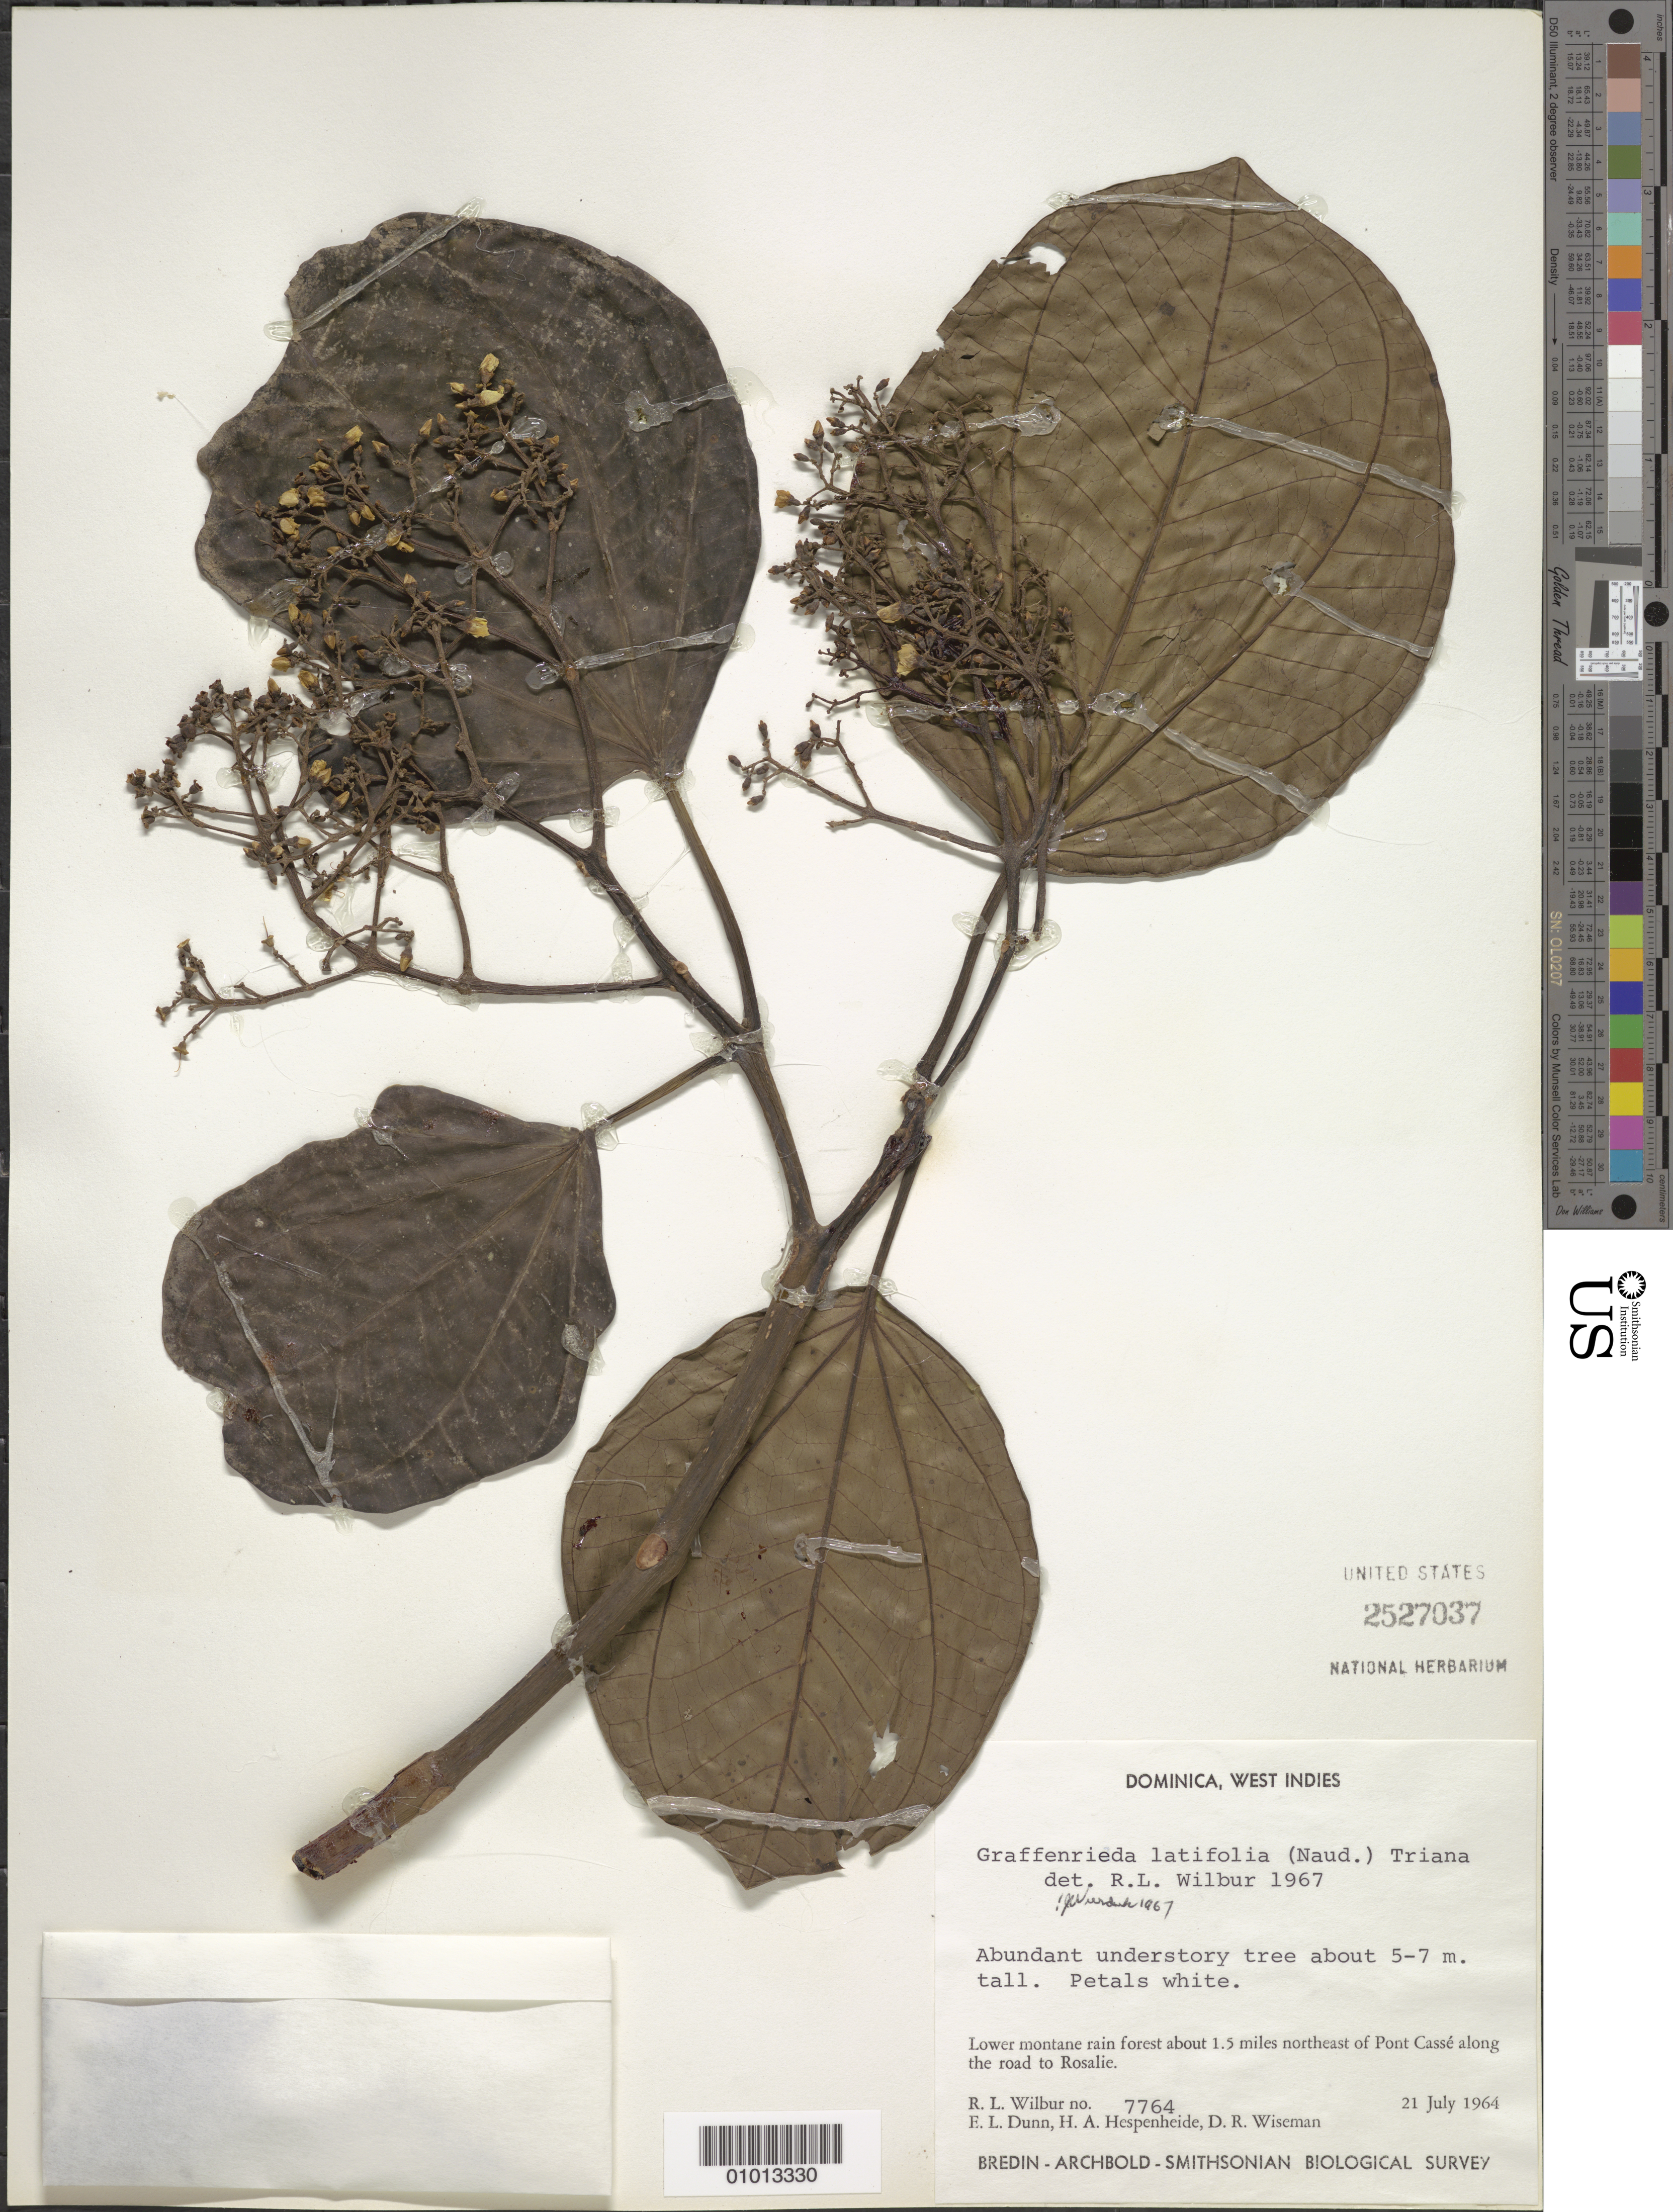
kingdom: Plantae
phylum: Tracheophyta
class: Magnoliopsida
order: Myrtales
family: Melastomataceae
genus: Graffenrieda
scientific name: Graffenrieda latifolia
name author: (Naudin) Triana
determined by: Wurdack, John J., (US), US (UNITED STATES)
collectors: R. L. Wilbur, E. Dunn, H. A. Hespenheide & D. R. Wiseman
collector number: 7764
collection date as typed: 21 Jul 1964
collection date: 1964-07-21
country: Dominica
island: Dominica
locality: Pont Cassé, about 1.5 miles northeast of along the road to Rosalie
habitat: Lower montane rain forest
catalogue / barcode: US 2527037